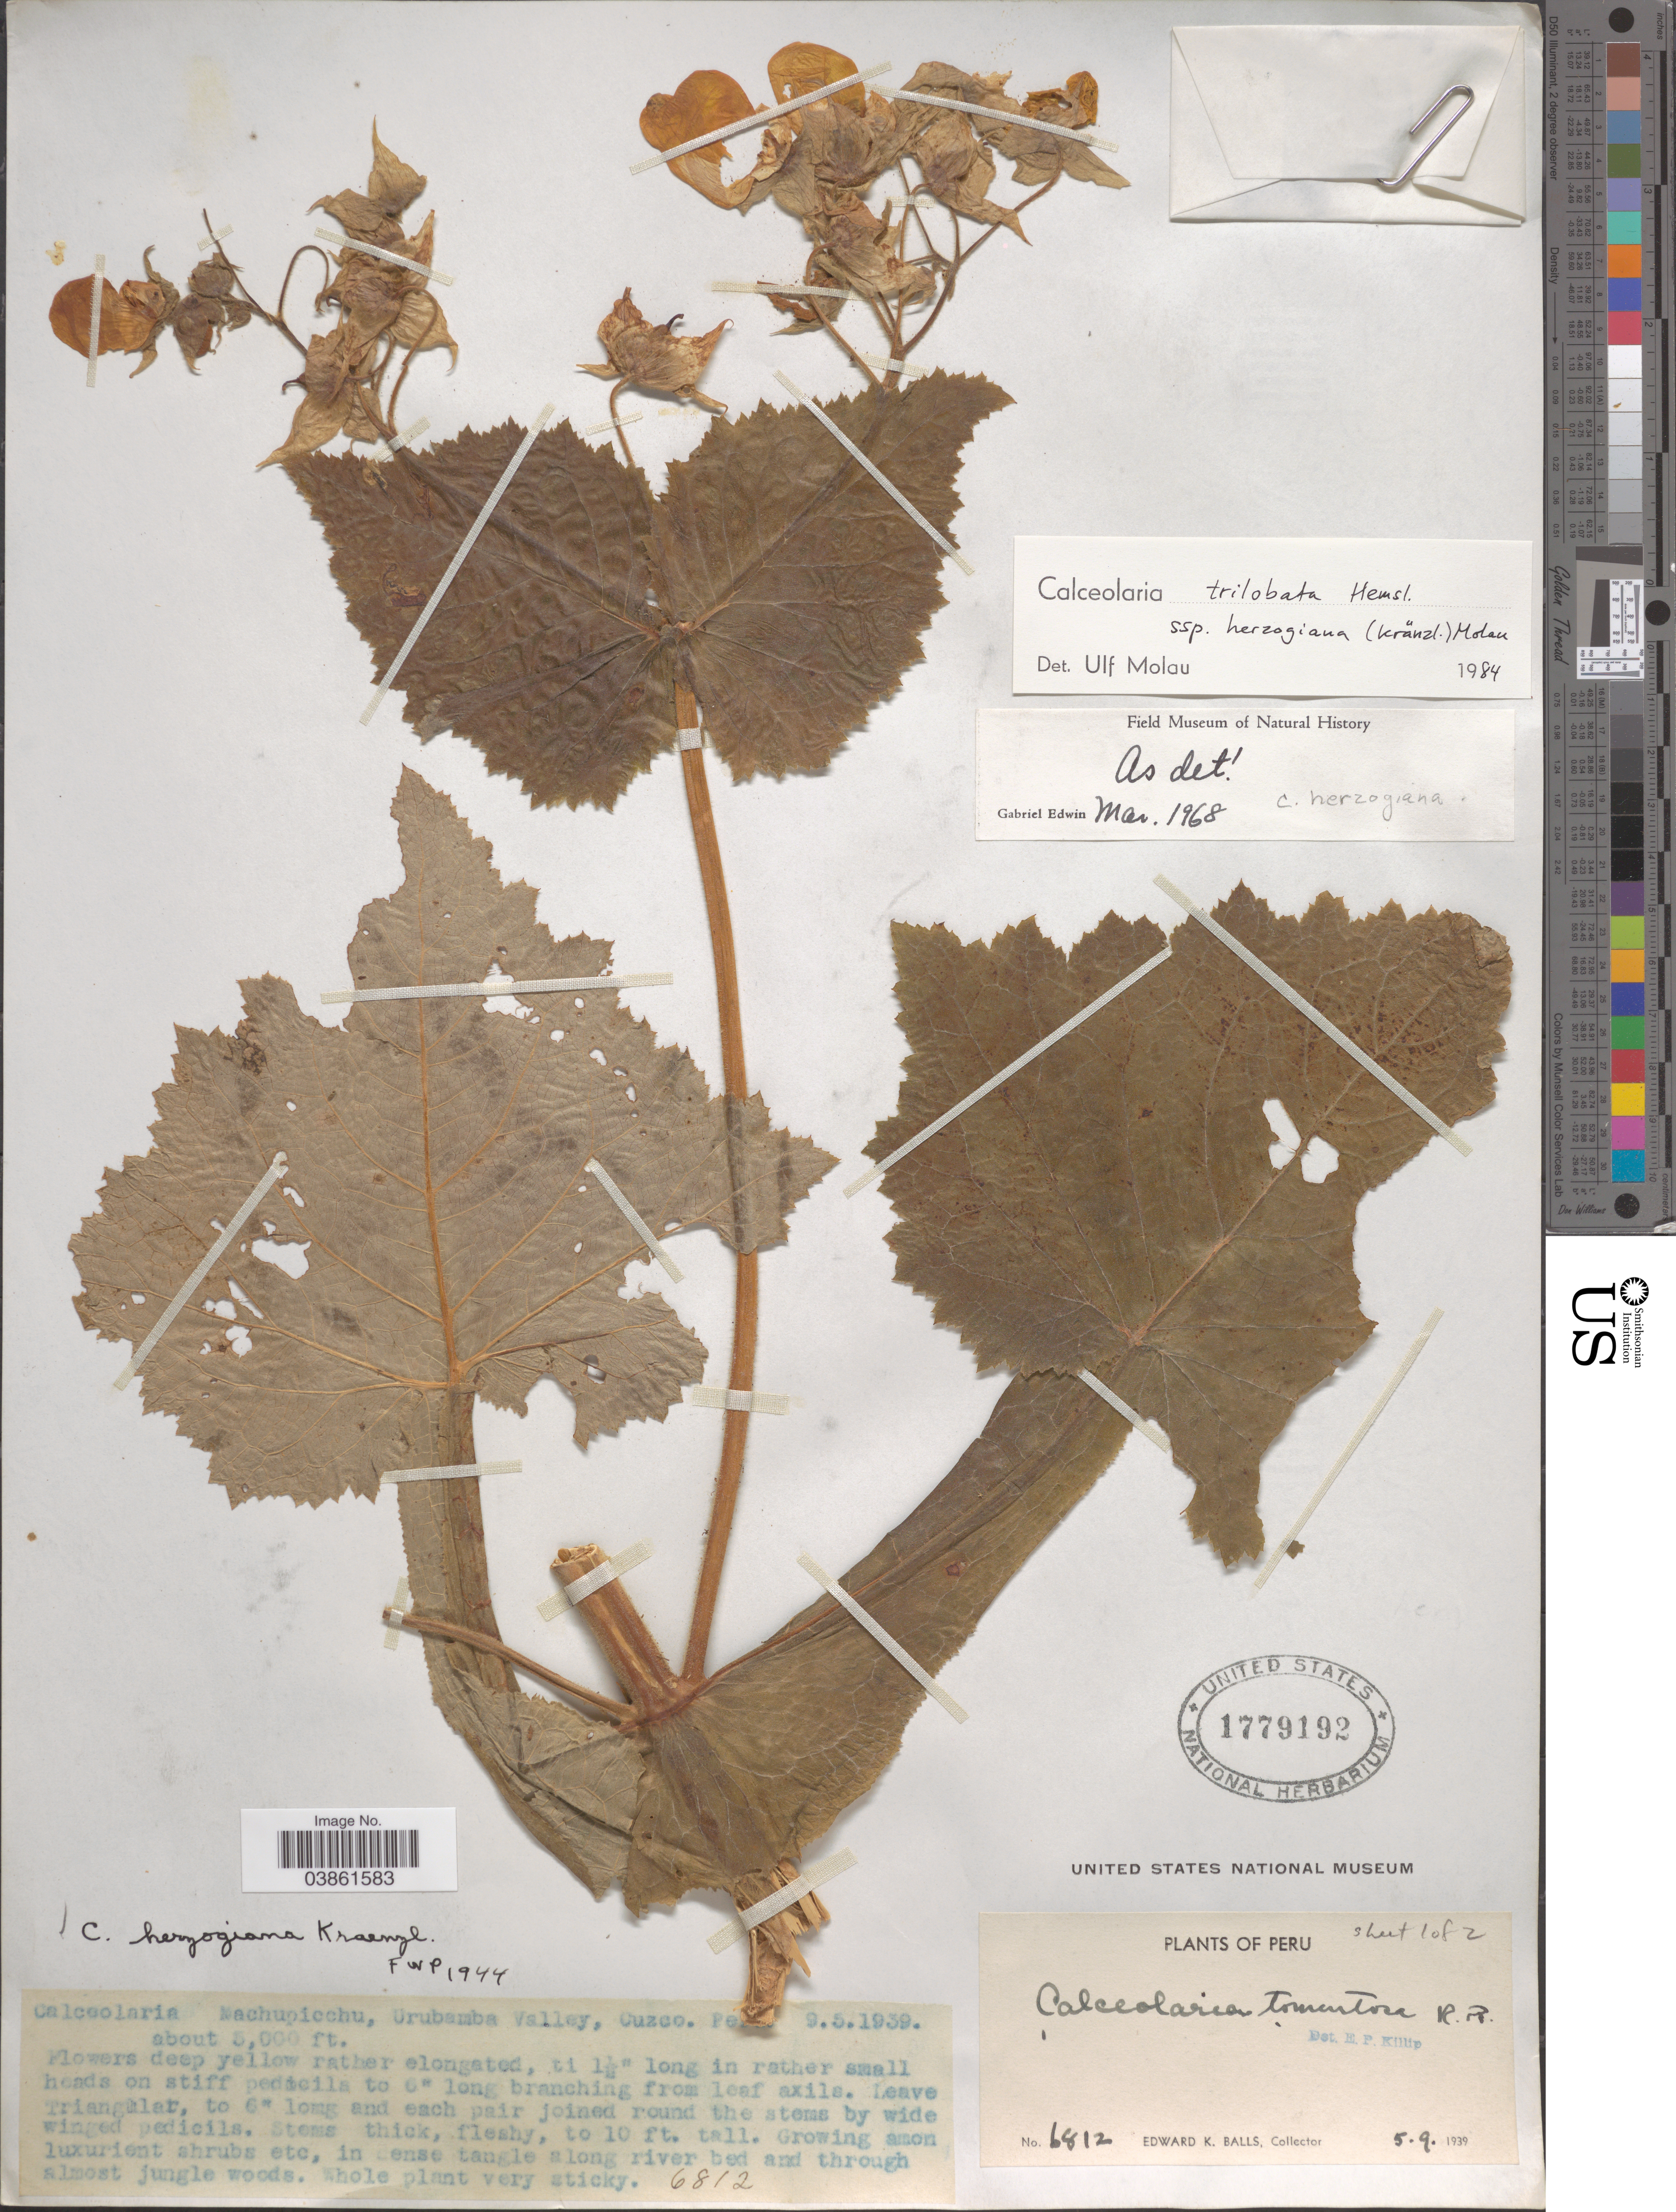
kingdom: Plantae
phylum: Tracheophyta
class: Magnoliopsida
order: Lamiales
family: Calceolariaceae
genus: Calceolaria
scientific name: Calceolaria trilobata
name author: Hemsl.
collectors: E. K. Balls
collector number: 6812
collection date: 1939-09-05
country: Peru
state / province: Cusco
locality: Machupicchu, Urubamba Valley, Cuzco.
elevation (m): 1524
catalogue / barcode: US 1779192